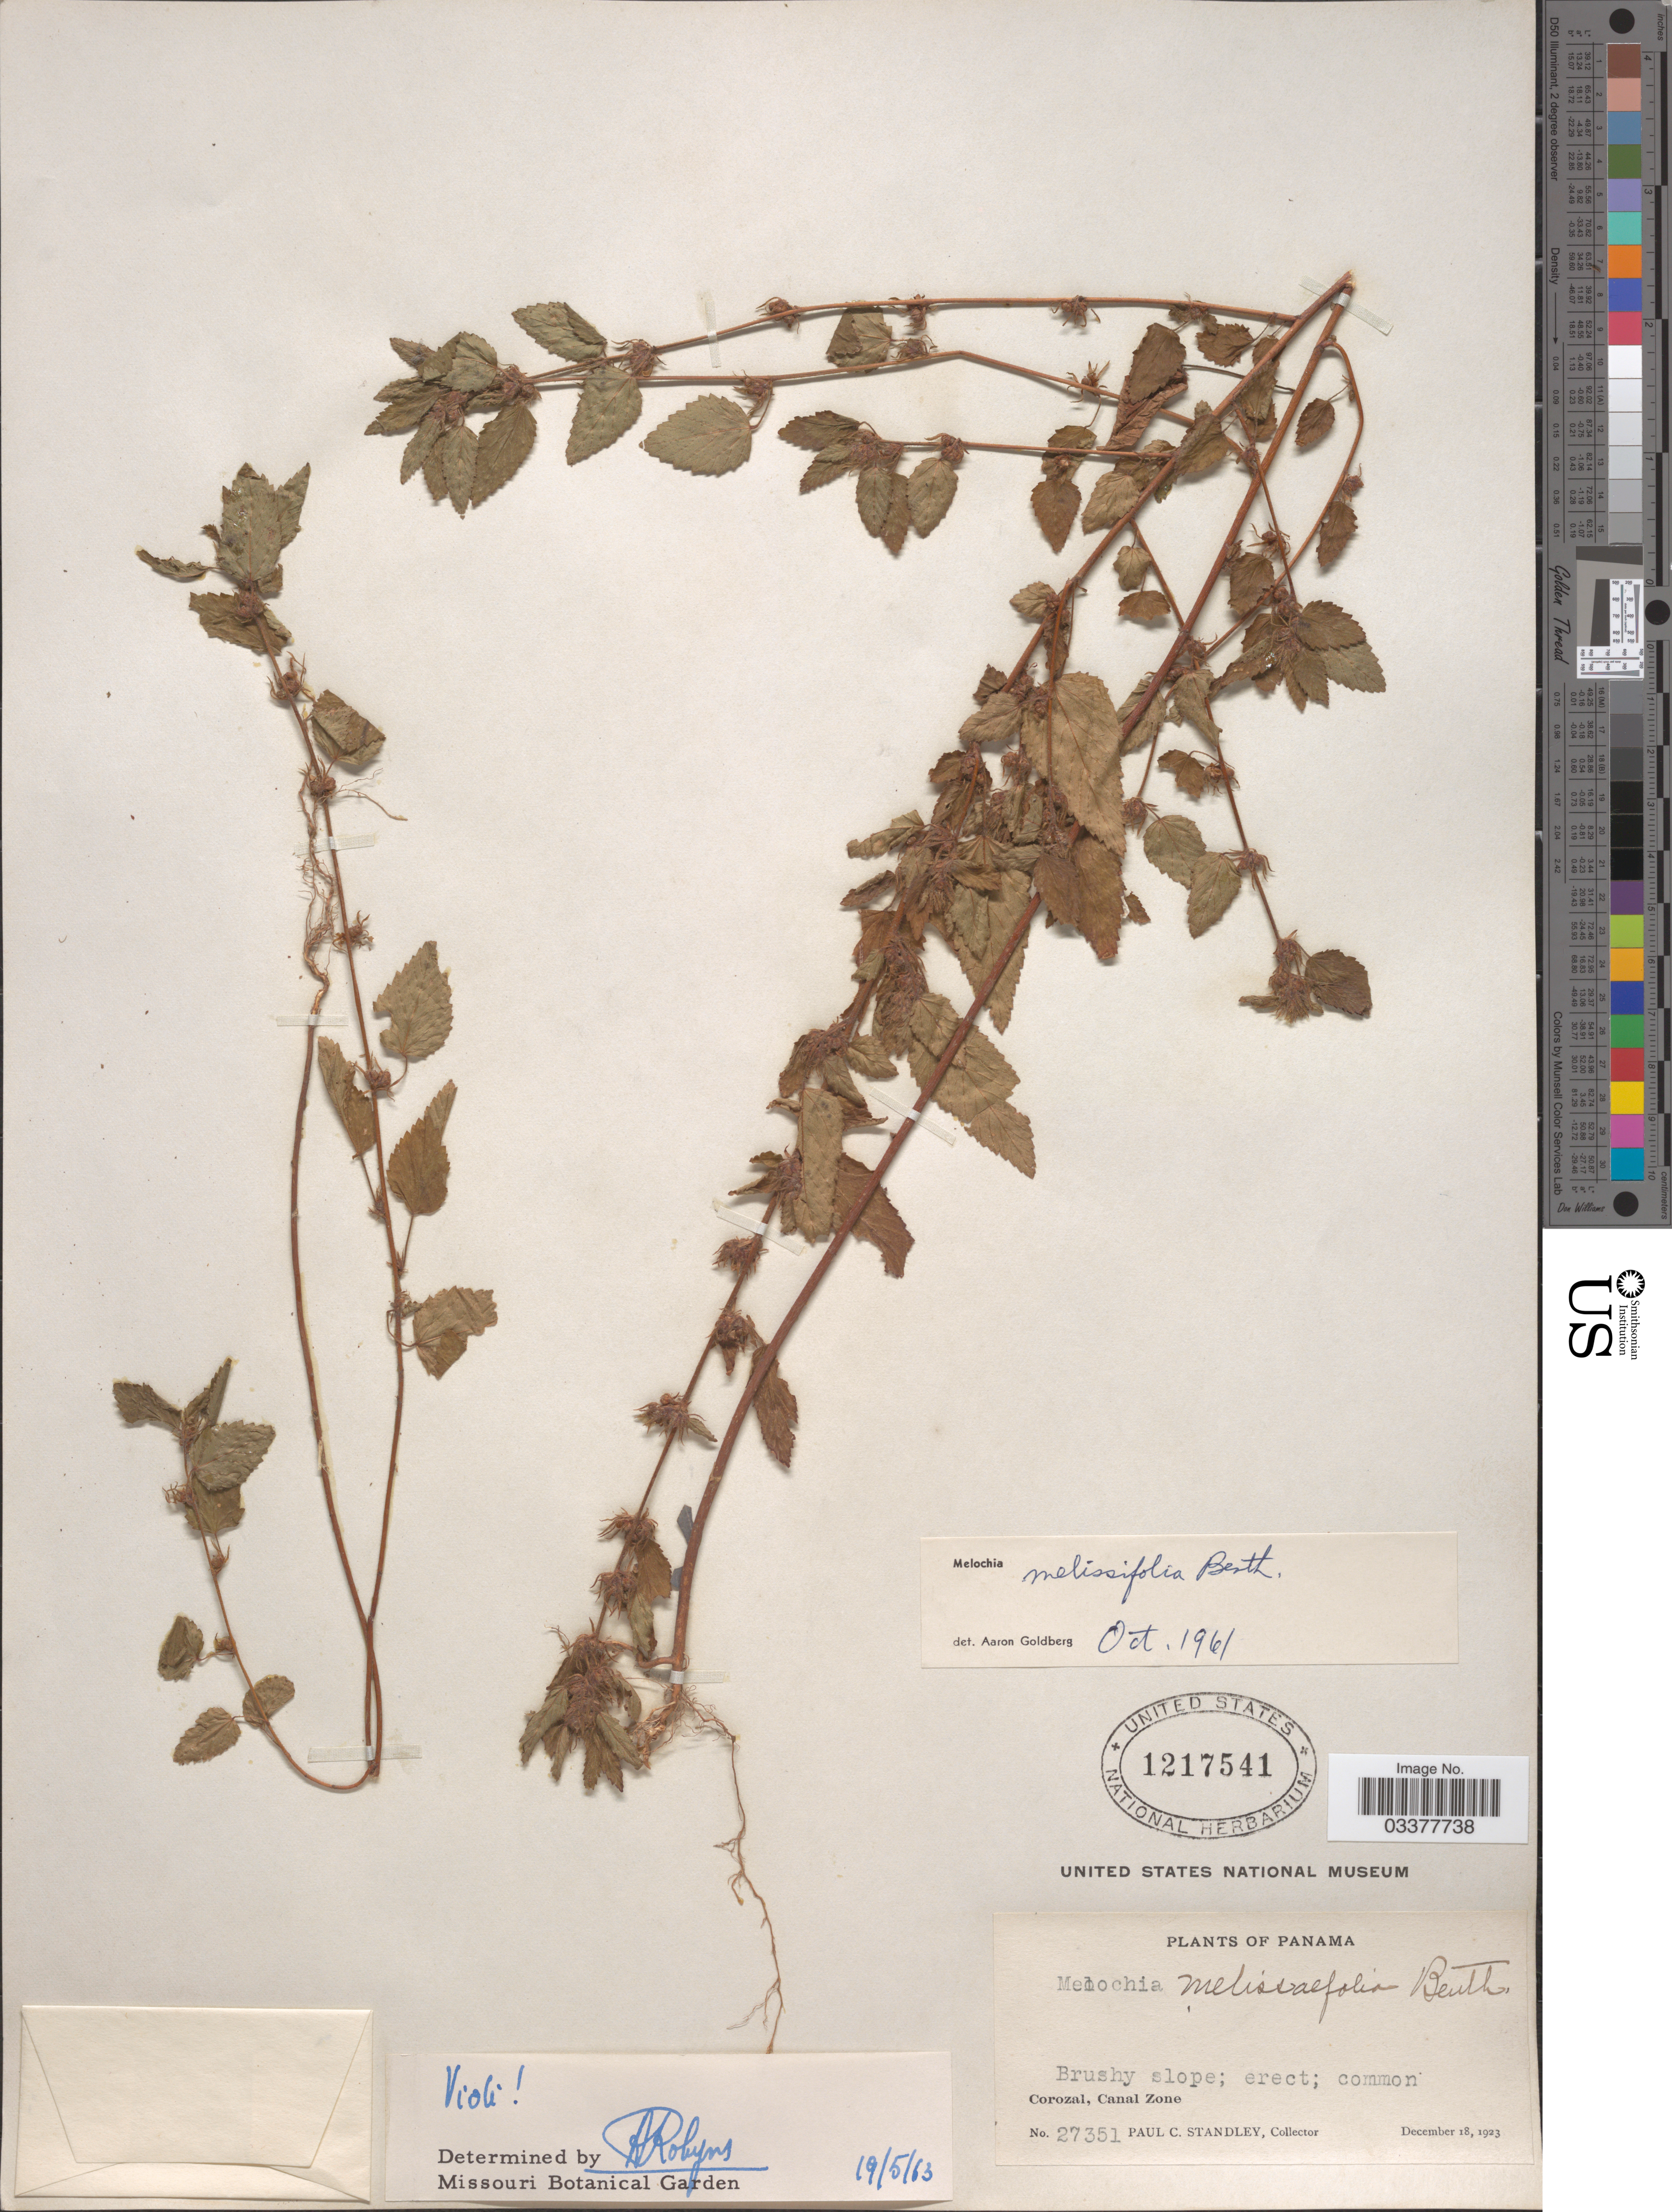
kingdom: Plantae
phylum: Tracheophyta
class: Magnoliopsida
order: Malvales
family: Malvaceae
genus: Melochia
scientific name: Melochia melissifolia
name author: Benth.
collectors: P. C. Standley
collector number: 27351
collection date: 1923-12-18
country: Panama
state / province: Colón / Panamá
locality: Corozal, Canal Zone.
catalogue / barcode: US 1217541